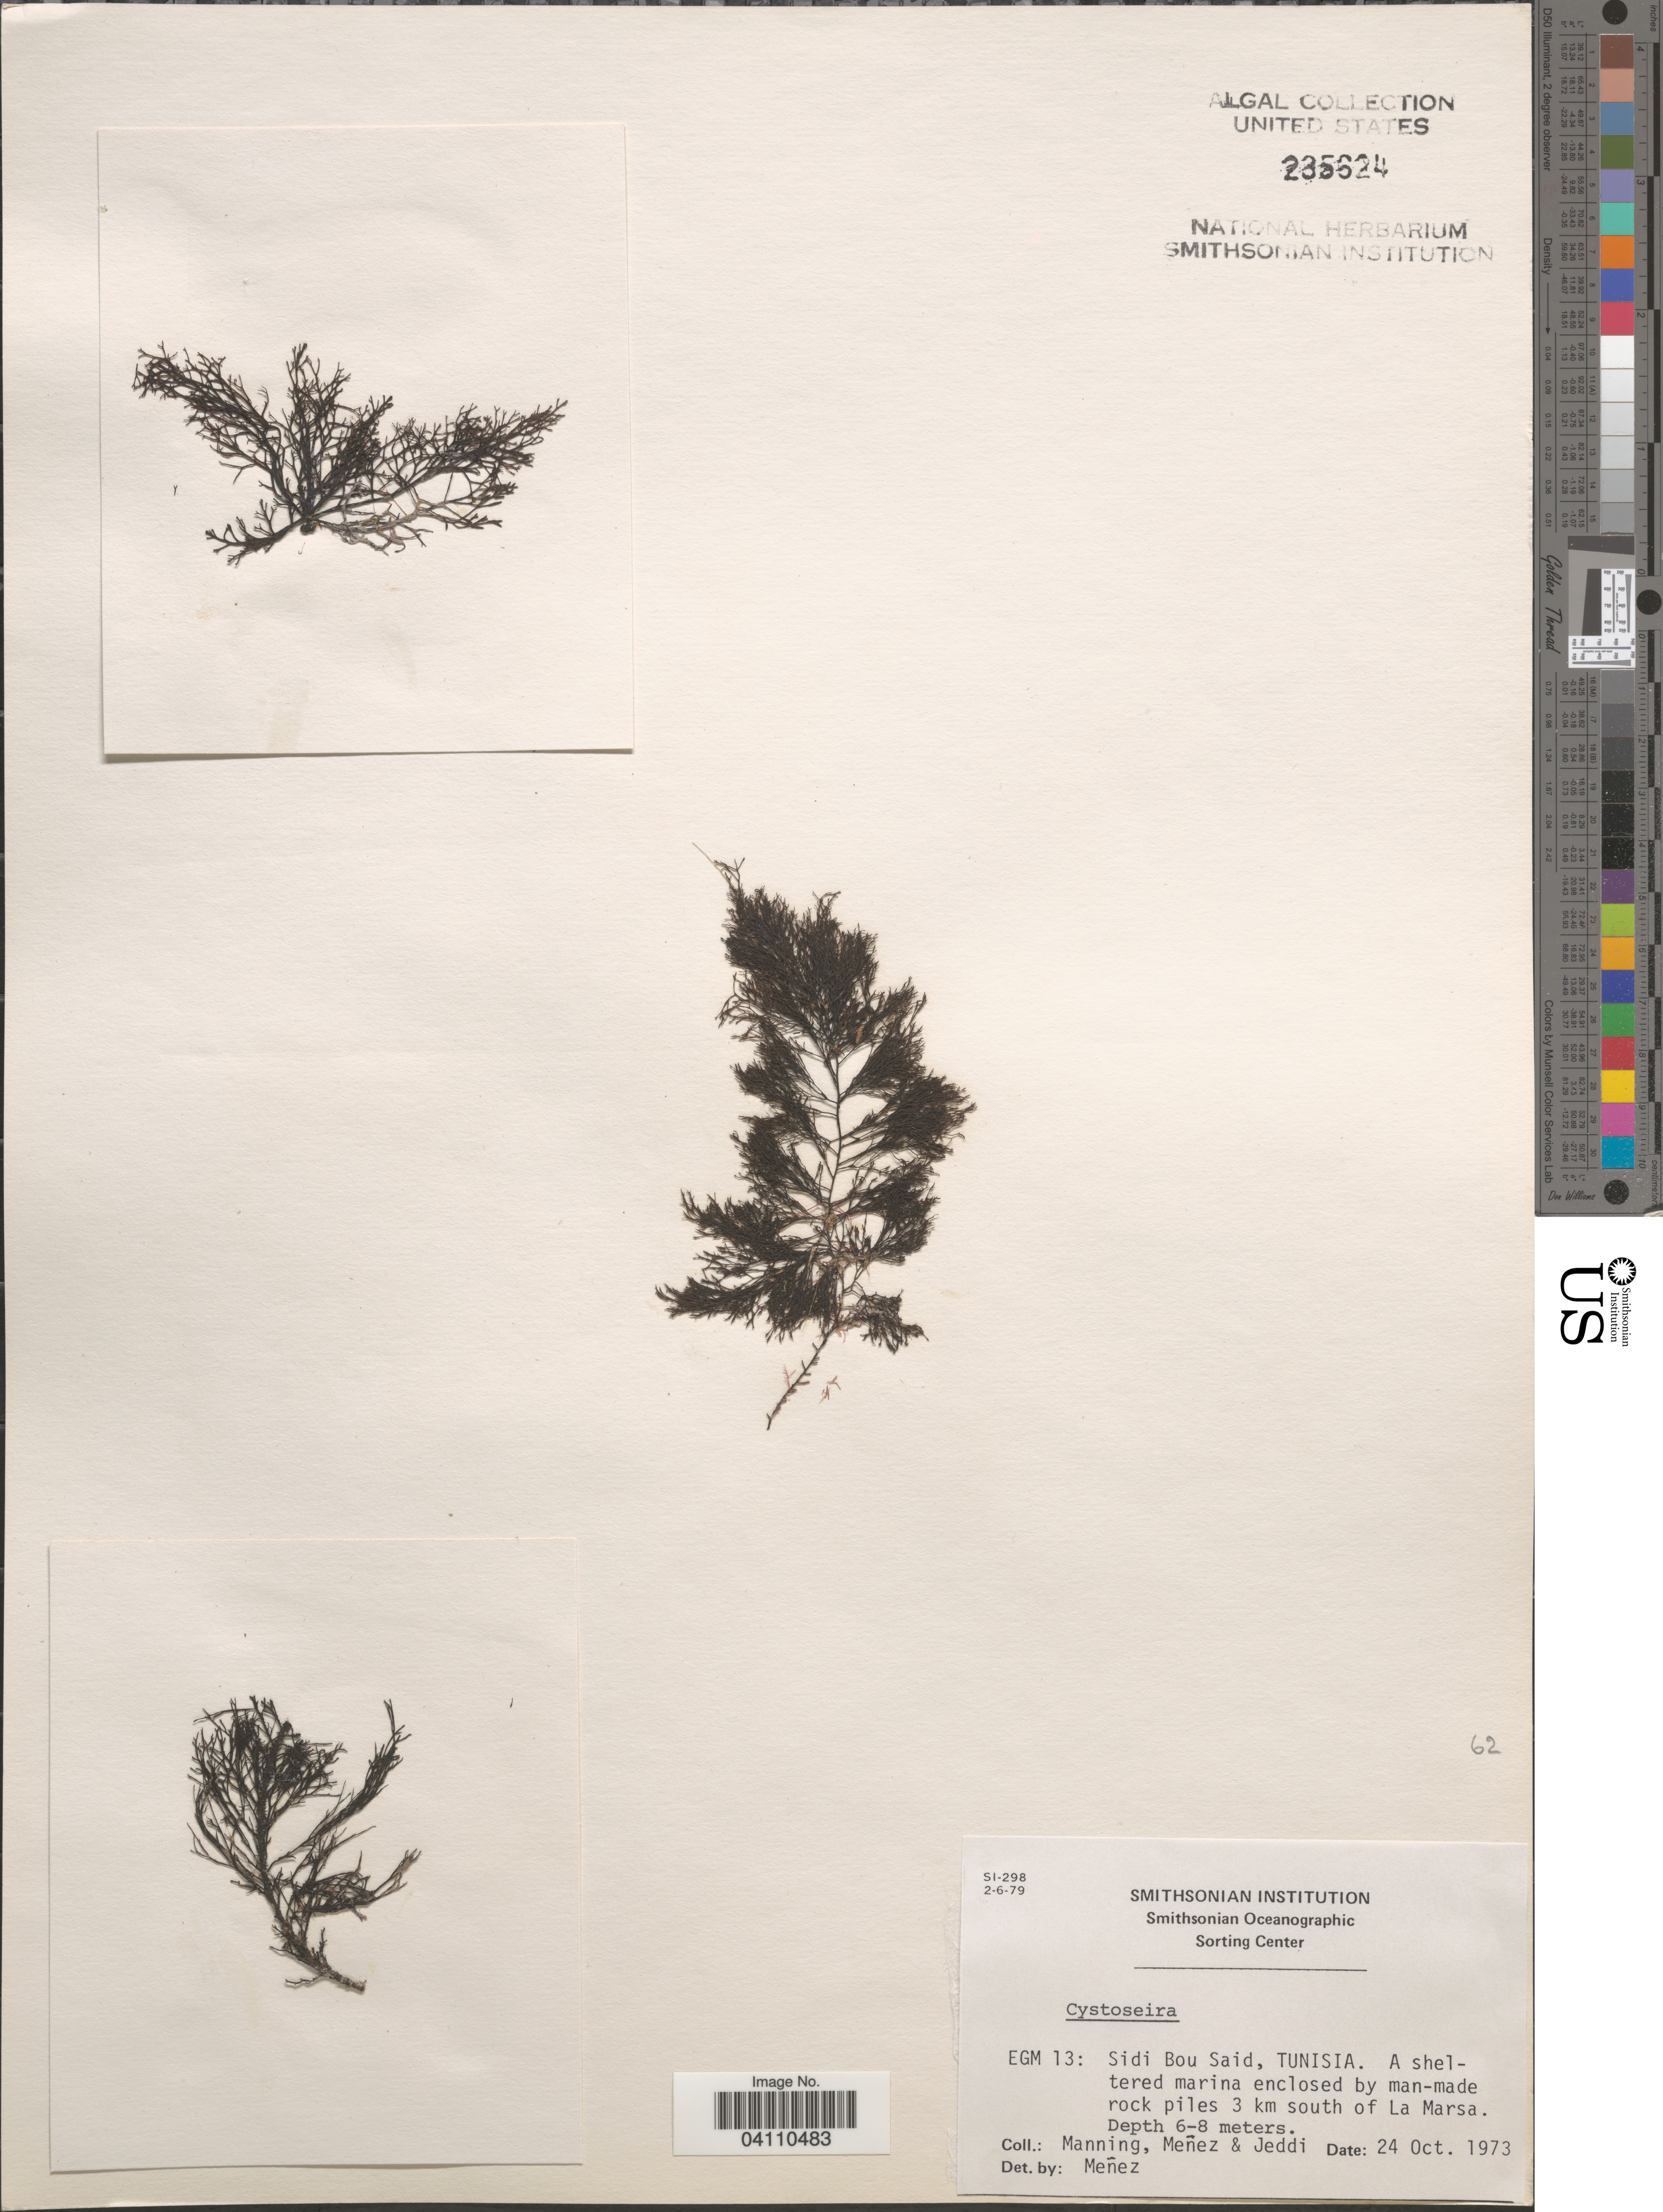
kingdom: Chromista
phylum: Ochrophyta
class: Phaeophyceae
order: Fucales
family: Sargassaceae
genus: Cystoseira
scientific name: Cystoseira sp.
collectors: Manning, Menez & -. Jeddi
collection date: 1973-10-24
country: Tunisia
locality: EGM 13: Sidi Bou Said, Tunisia. A shelterd marina enclosed by man-made rock piles 3 km south of La Marsa.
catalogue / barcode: US 235624